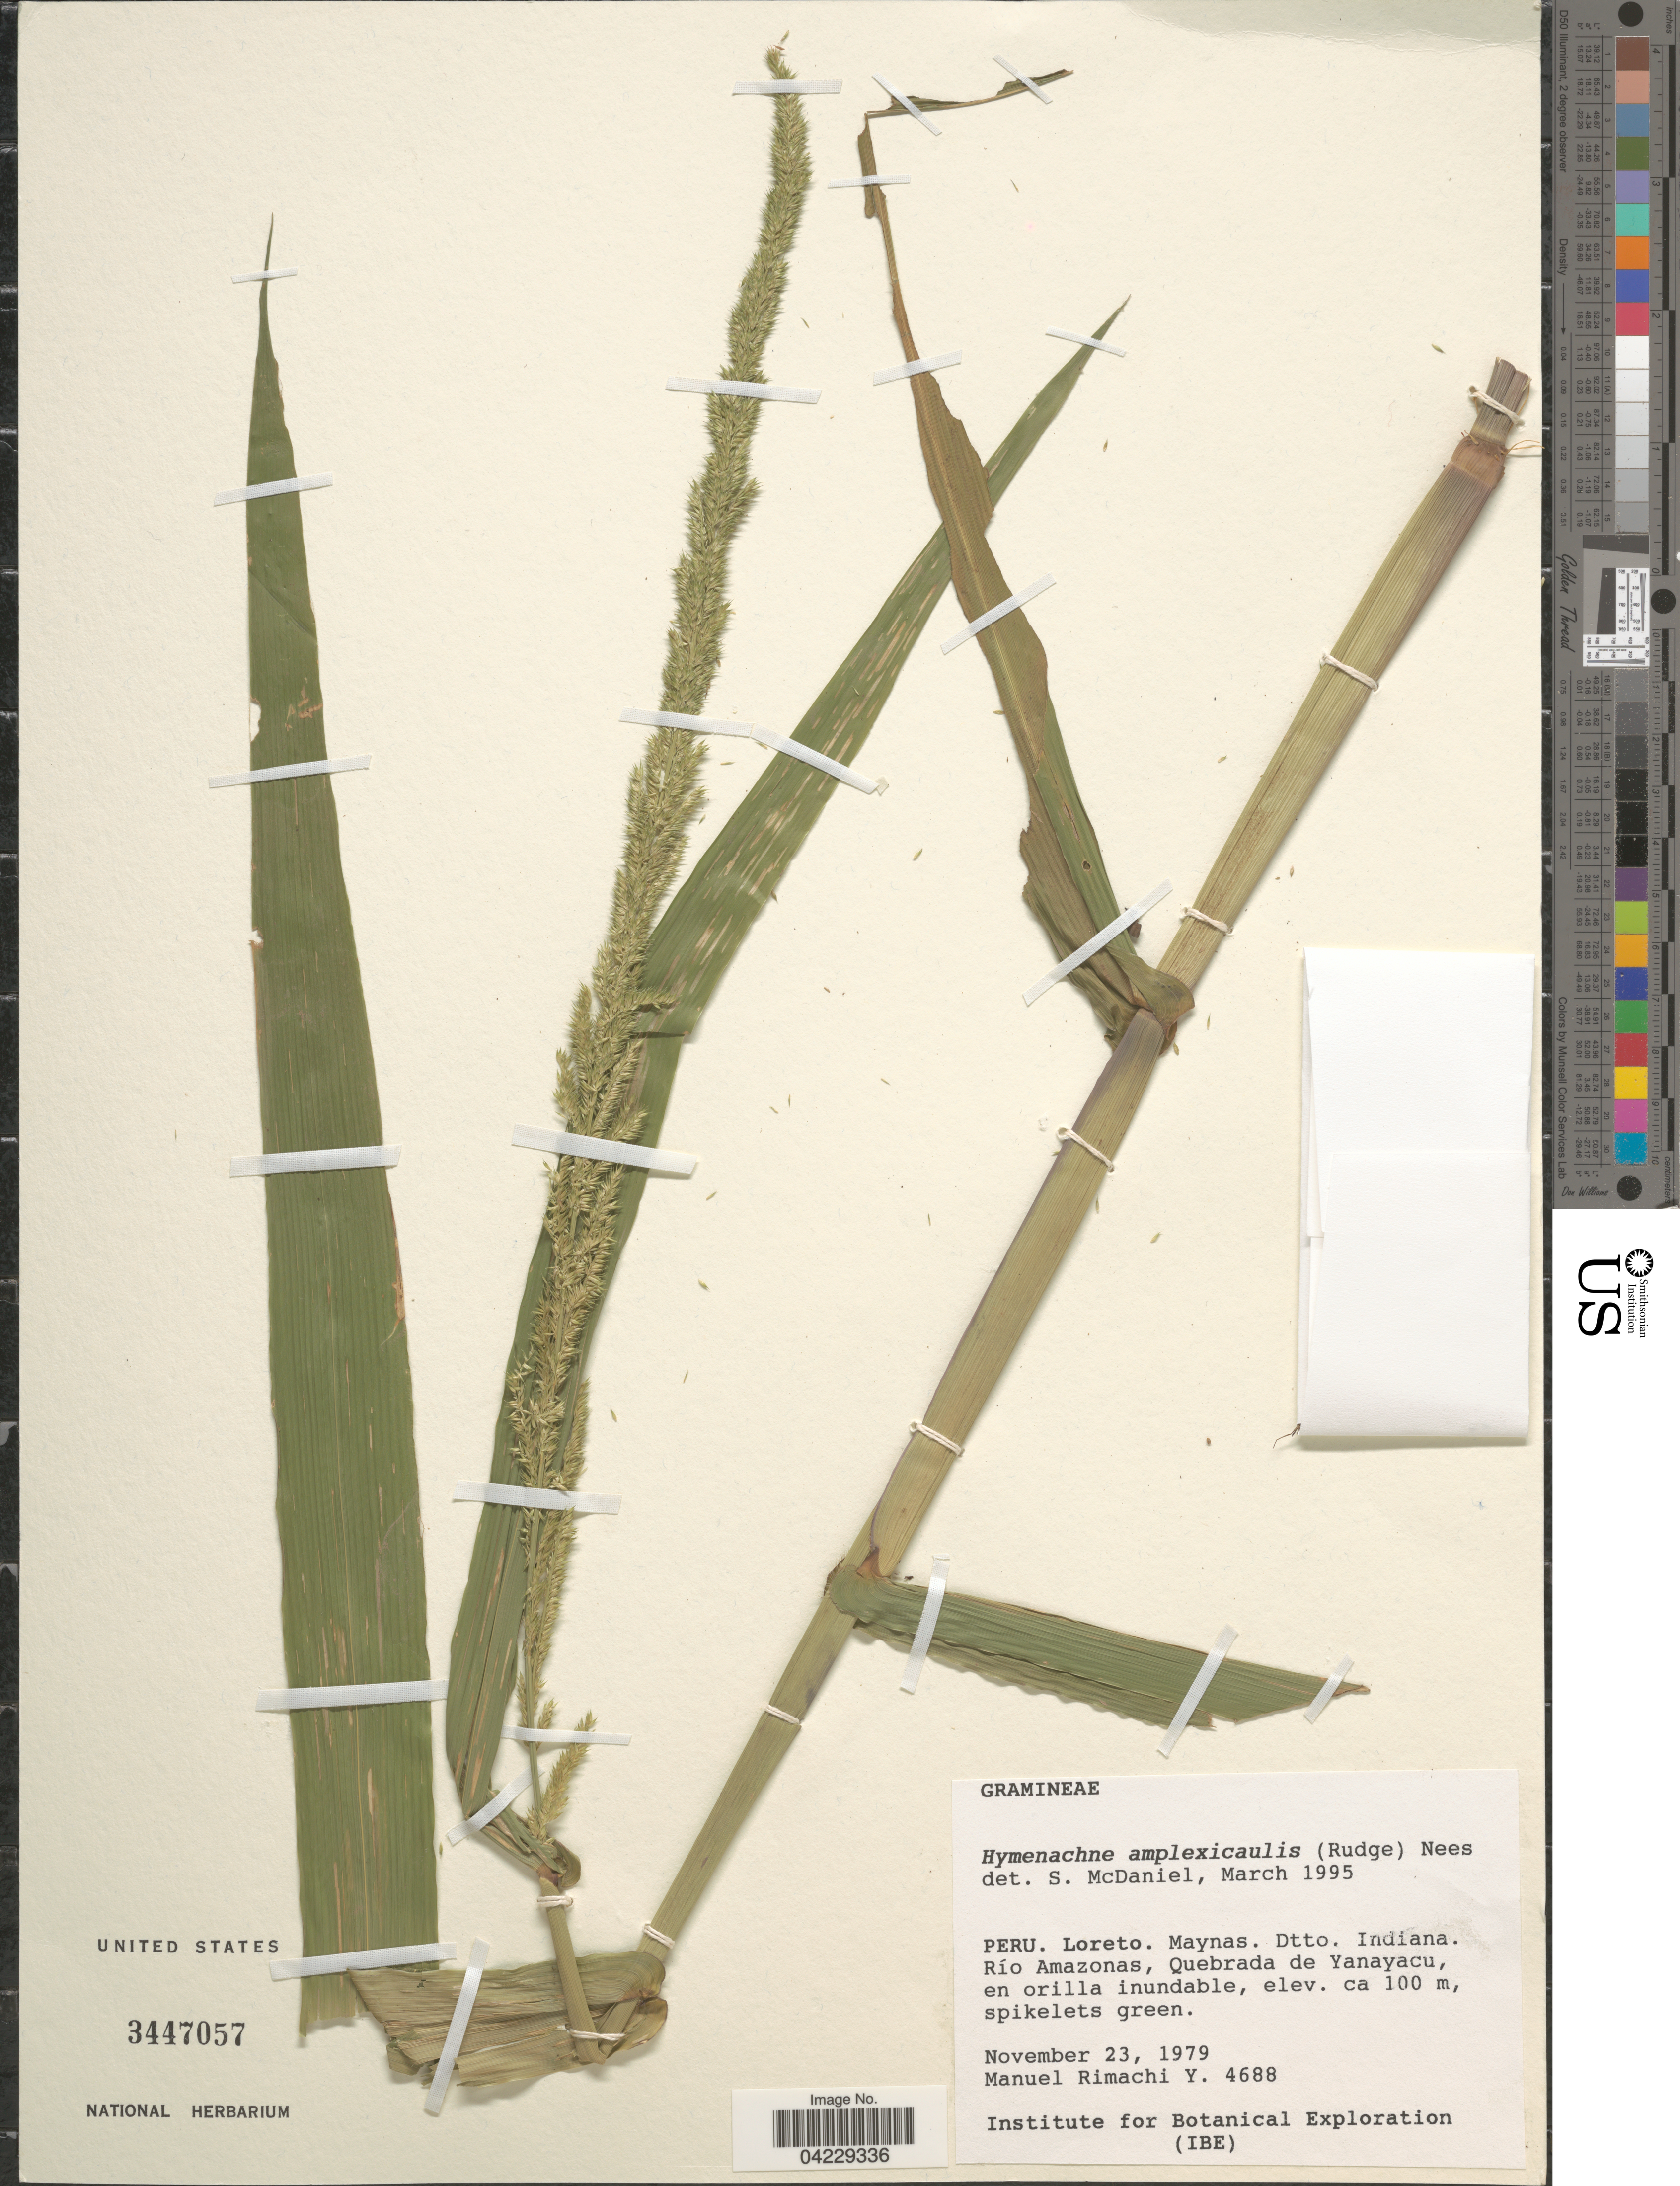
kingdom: Plantae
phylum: Tracheophyta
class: Liliopsida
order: Poales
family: Poaceae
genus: Hymenachne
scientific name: Hymenachne amplexicaulis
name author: (Rudge) Nees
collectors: M. Rimachi Y.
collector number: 4688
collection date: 1979-11-23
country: Peru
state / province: Loreto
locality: Maynas. Dtto. Indiana. Río Amazonas, Quebrada de Yanayacu. Institute for Botanical Exploration (IBE).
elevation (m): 100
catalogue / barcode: US 3447057